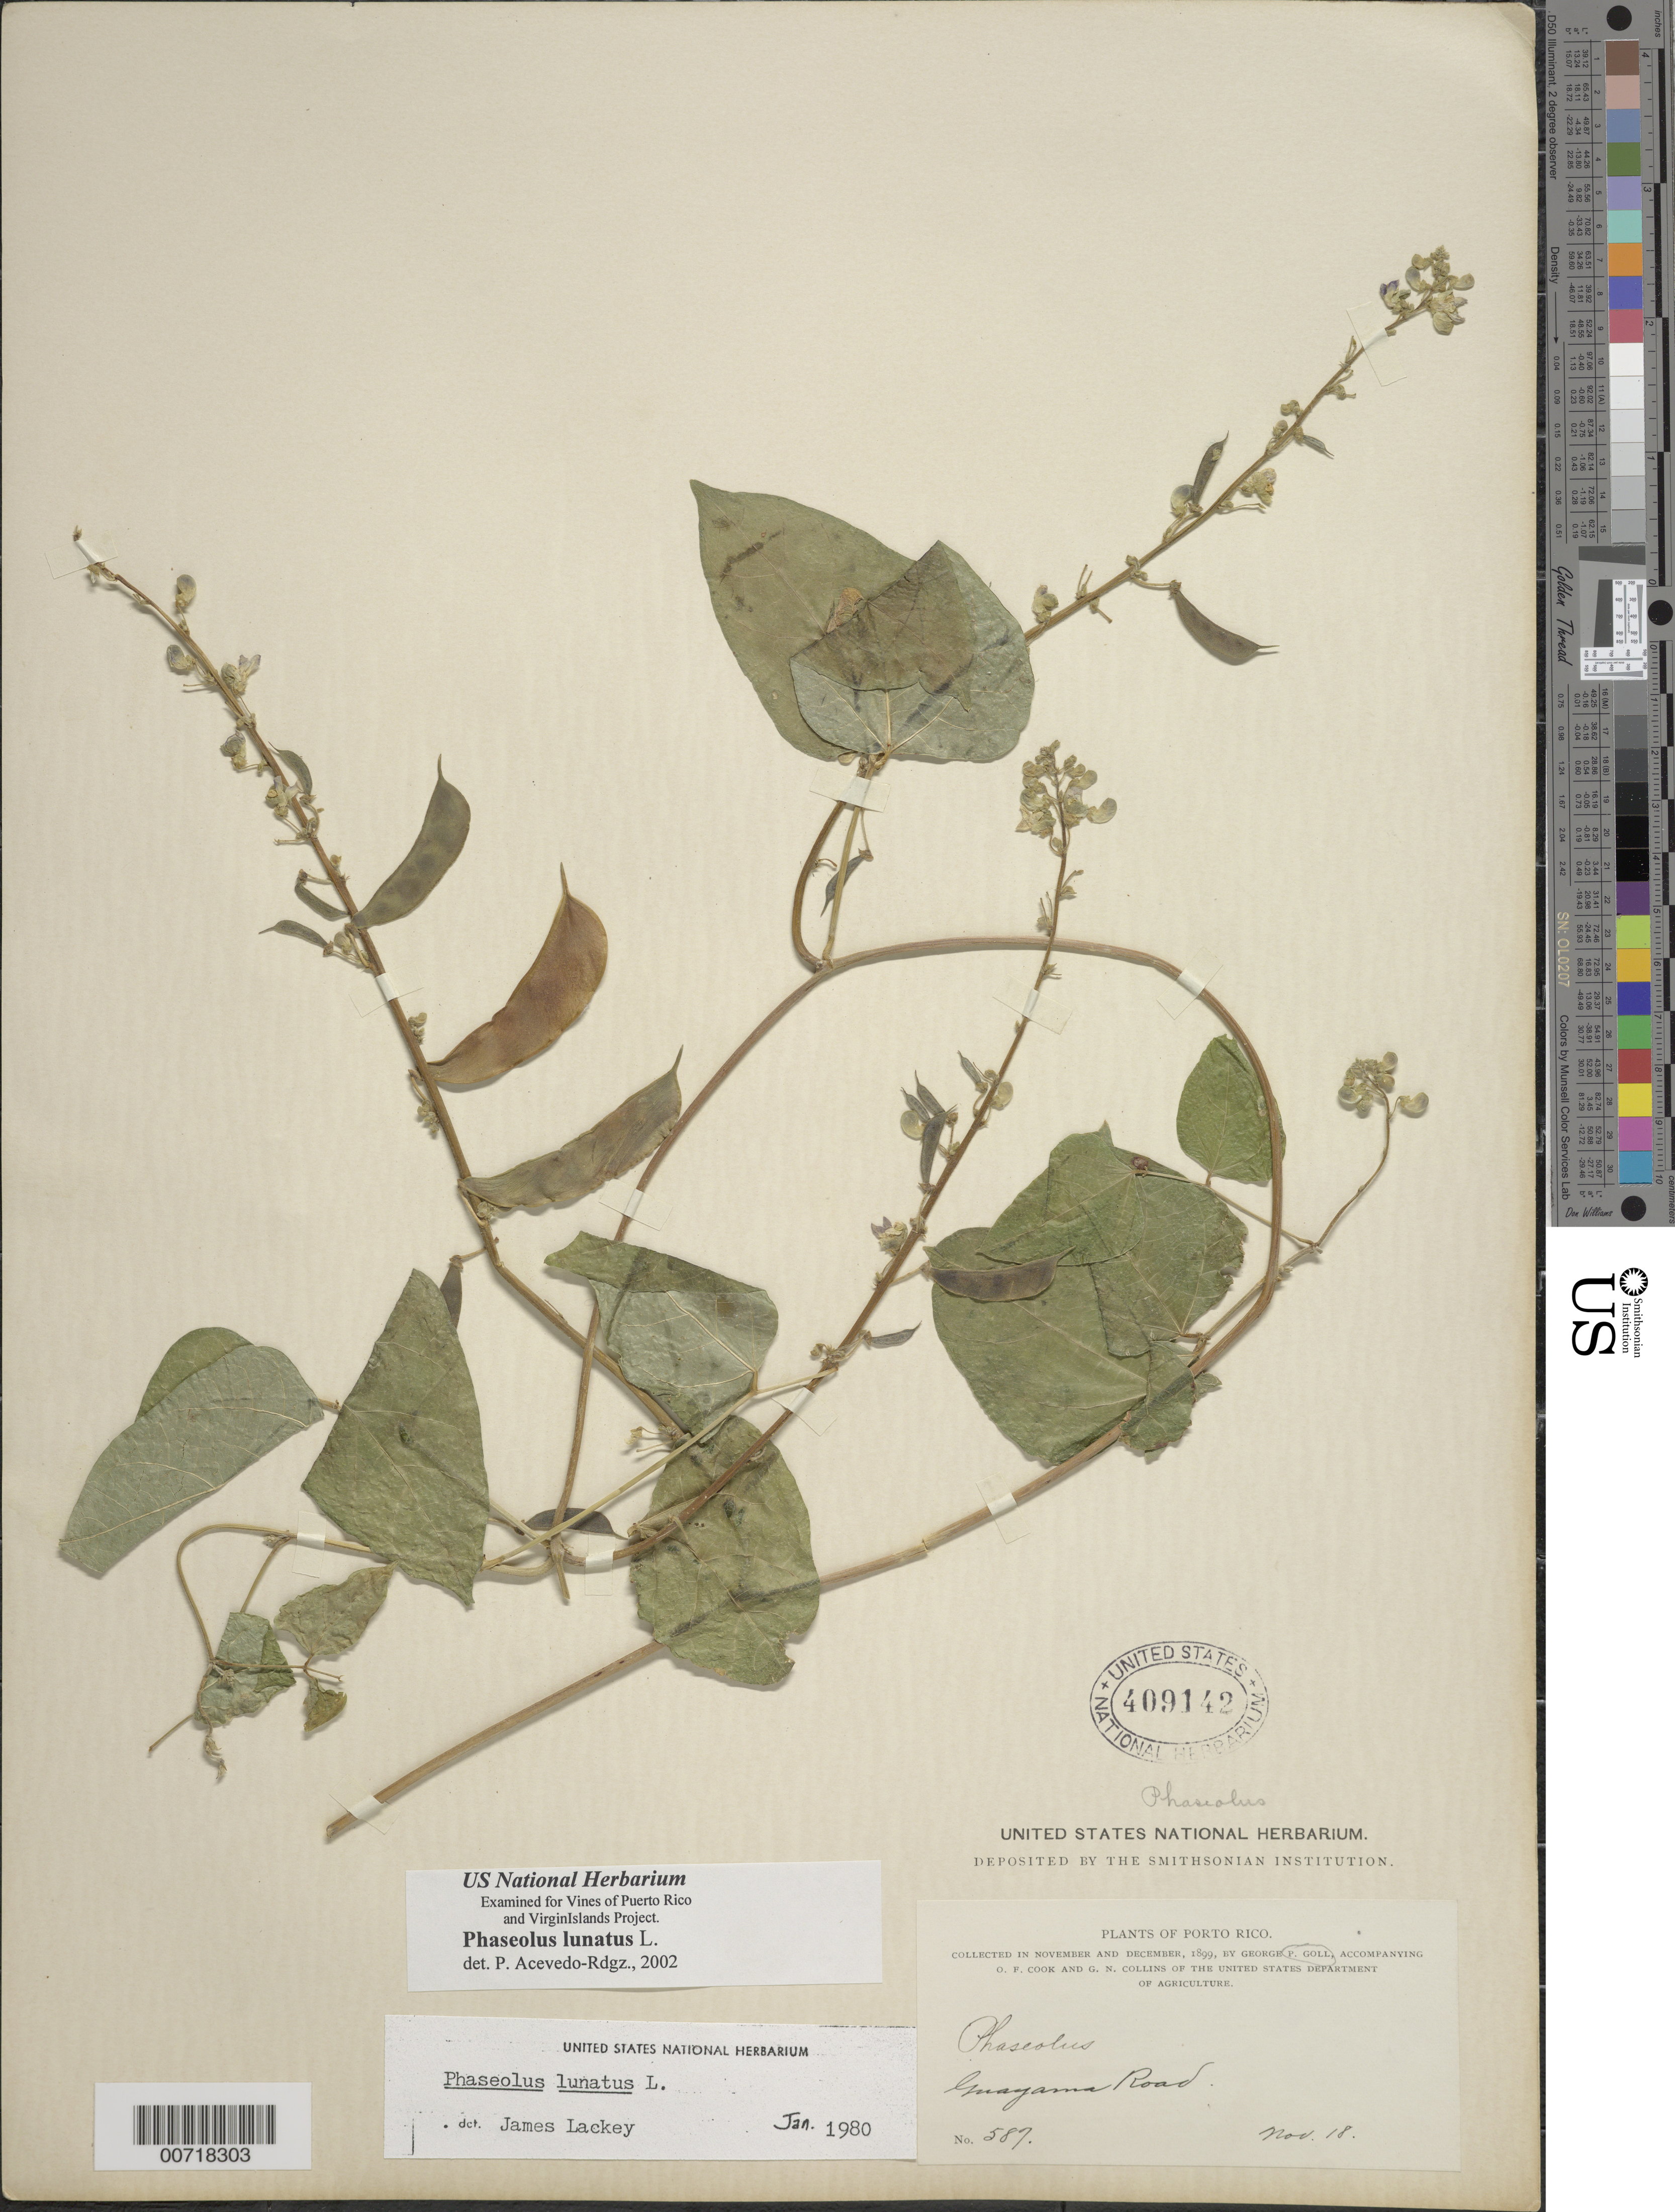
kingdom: Plantae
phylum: Tracheophyta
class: Magnoliopsida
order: Fabales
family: Fabaceae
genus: Phaseolus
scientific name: Phaseolus lunatus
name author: L.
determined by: Acevedo-Rodríguez, P., (BOT), Smithsonian Institution - National Museum of Natural History (UNITED STATES)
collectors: G. Goll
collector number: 587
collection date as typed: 18 Nov 1899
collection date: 1899-11-18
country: Puerto Rico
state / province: Guayama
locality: Guayama Road.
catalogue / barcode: US 409142